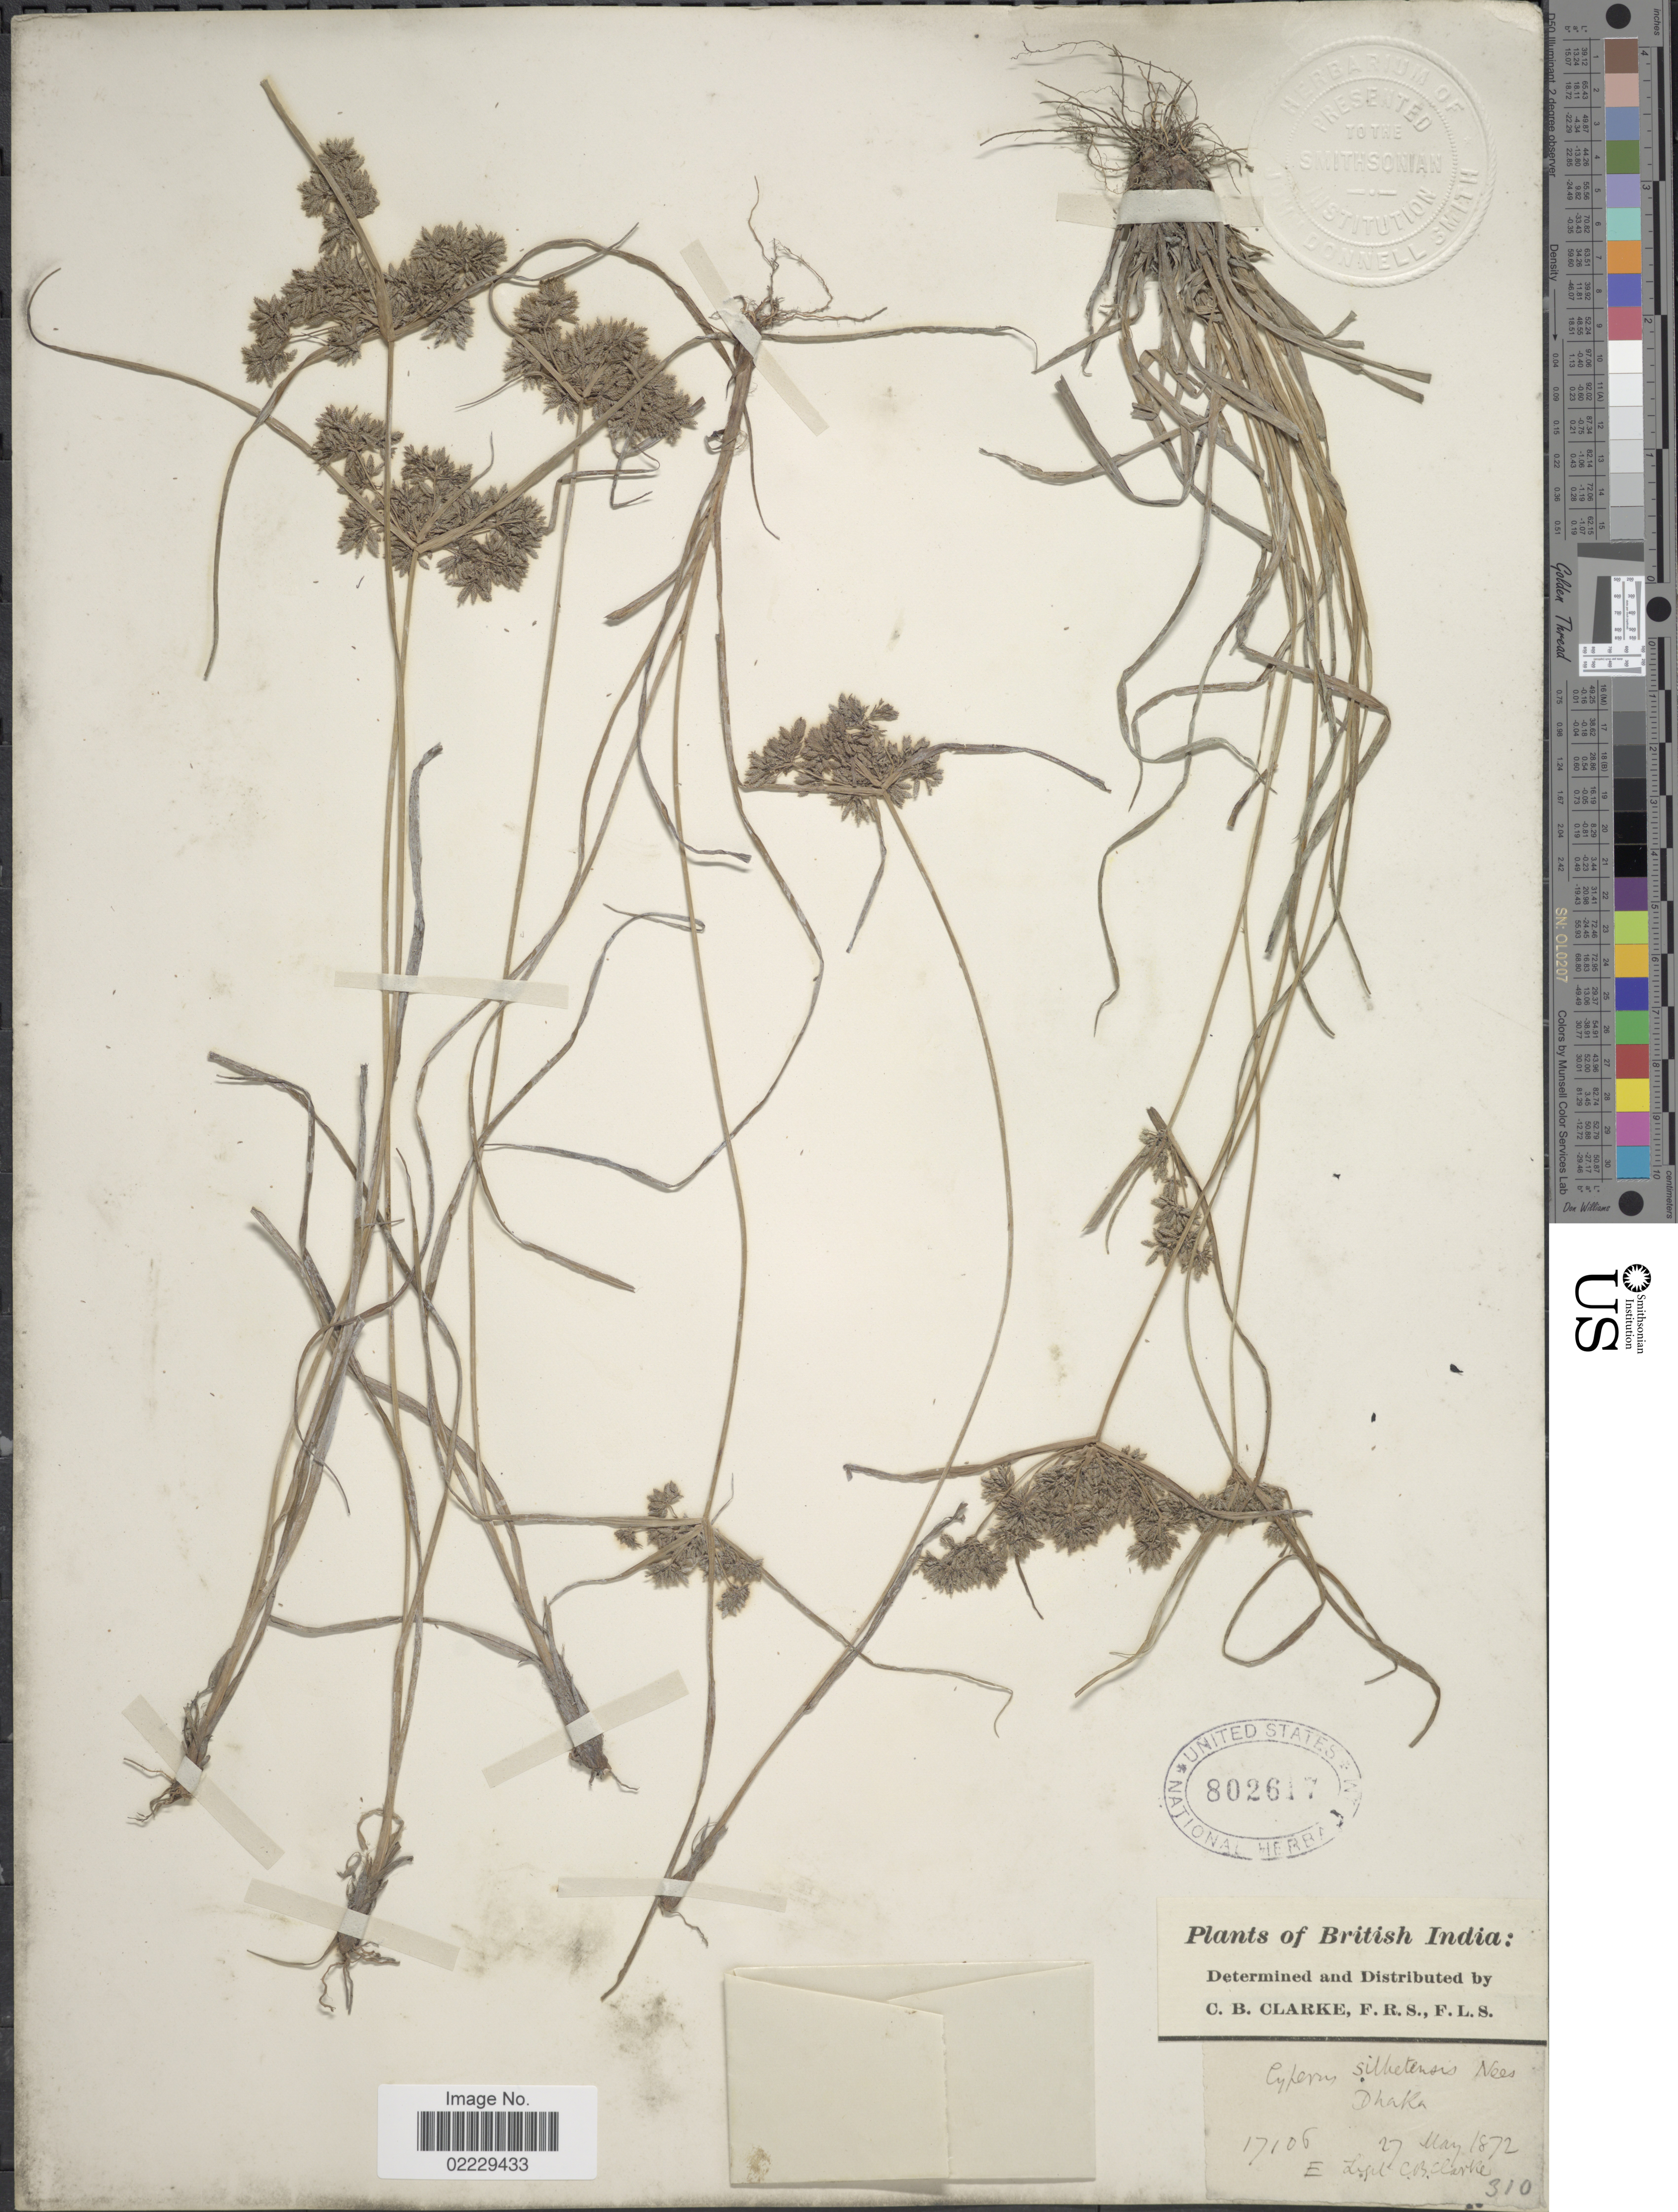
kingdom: Plantae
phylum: Tracheophyta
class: Liliopsida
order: Poales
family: Cyperaceae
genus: Cyperus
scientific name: Cyperus silletensis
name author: Nees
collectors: C. B. Clarke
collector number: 17106E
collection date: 1872-05-27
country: India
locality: British India, Dhala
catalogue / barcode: US 802617